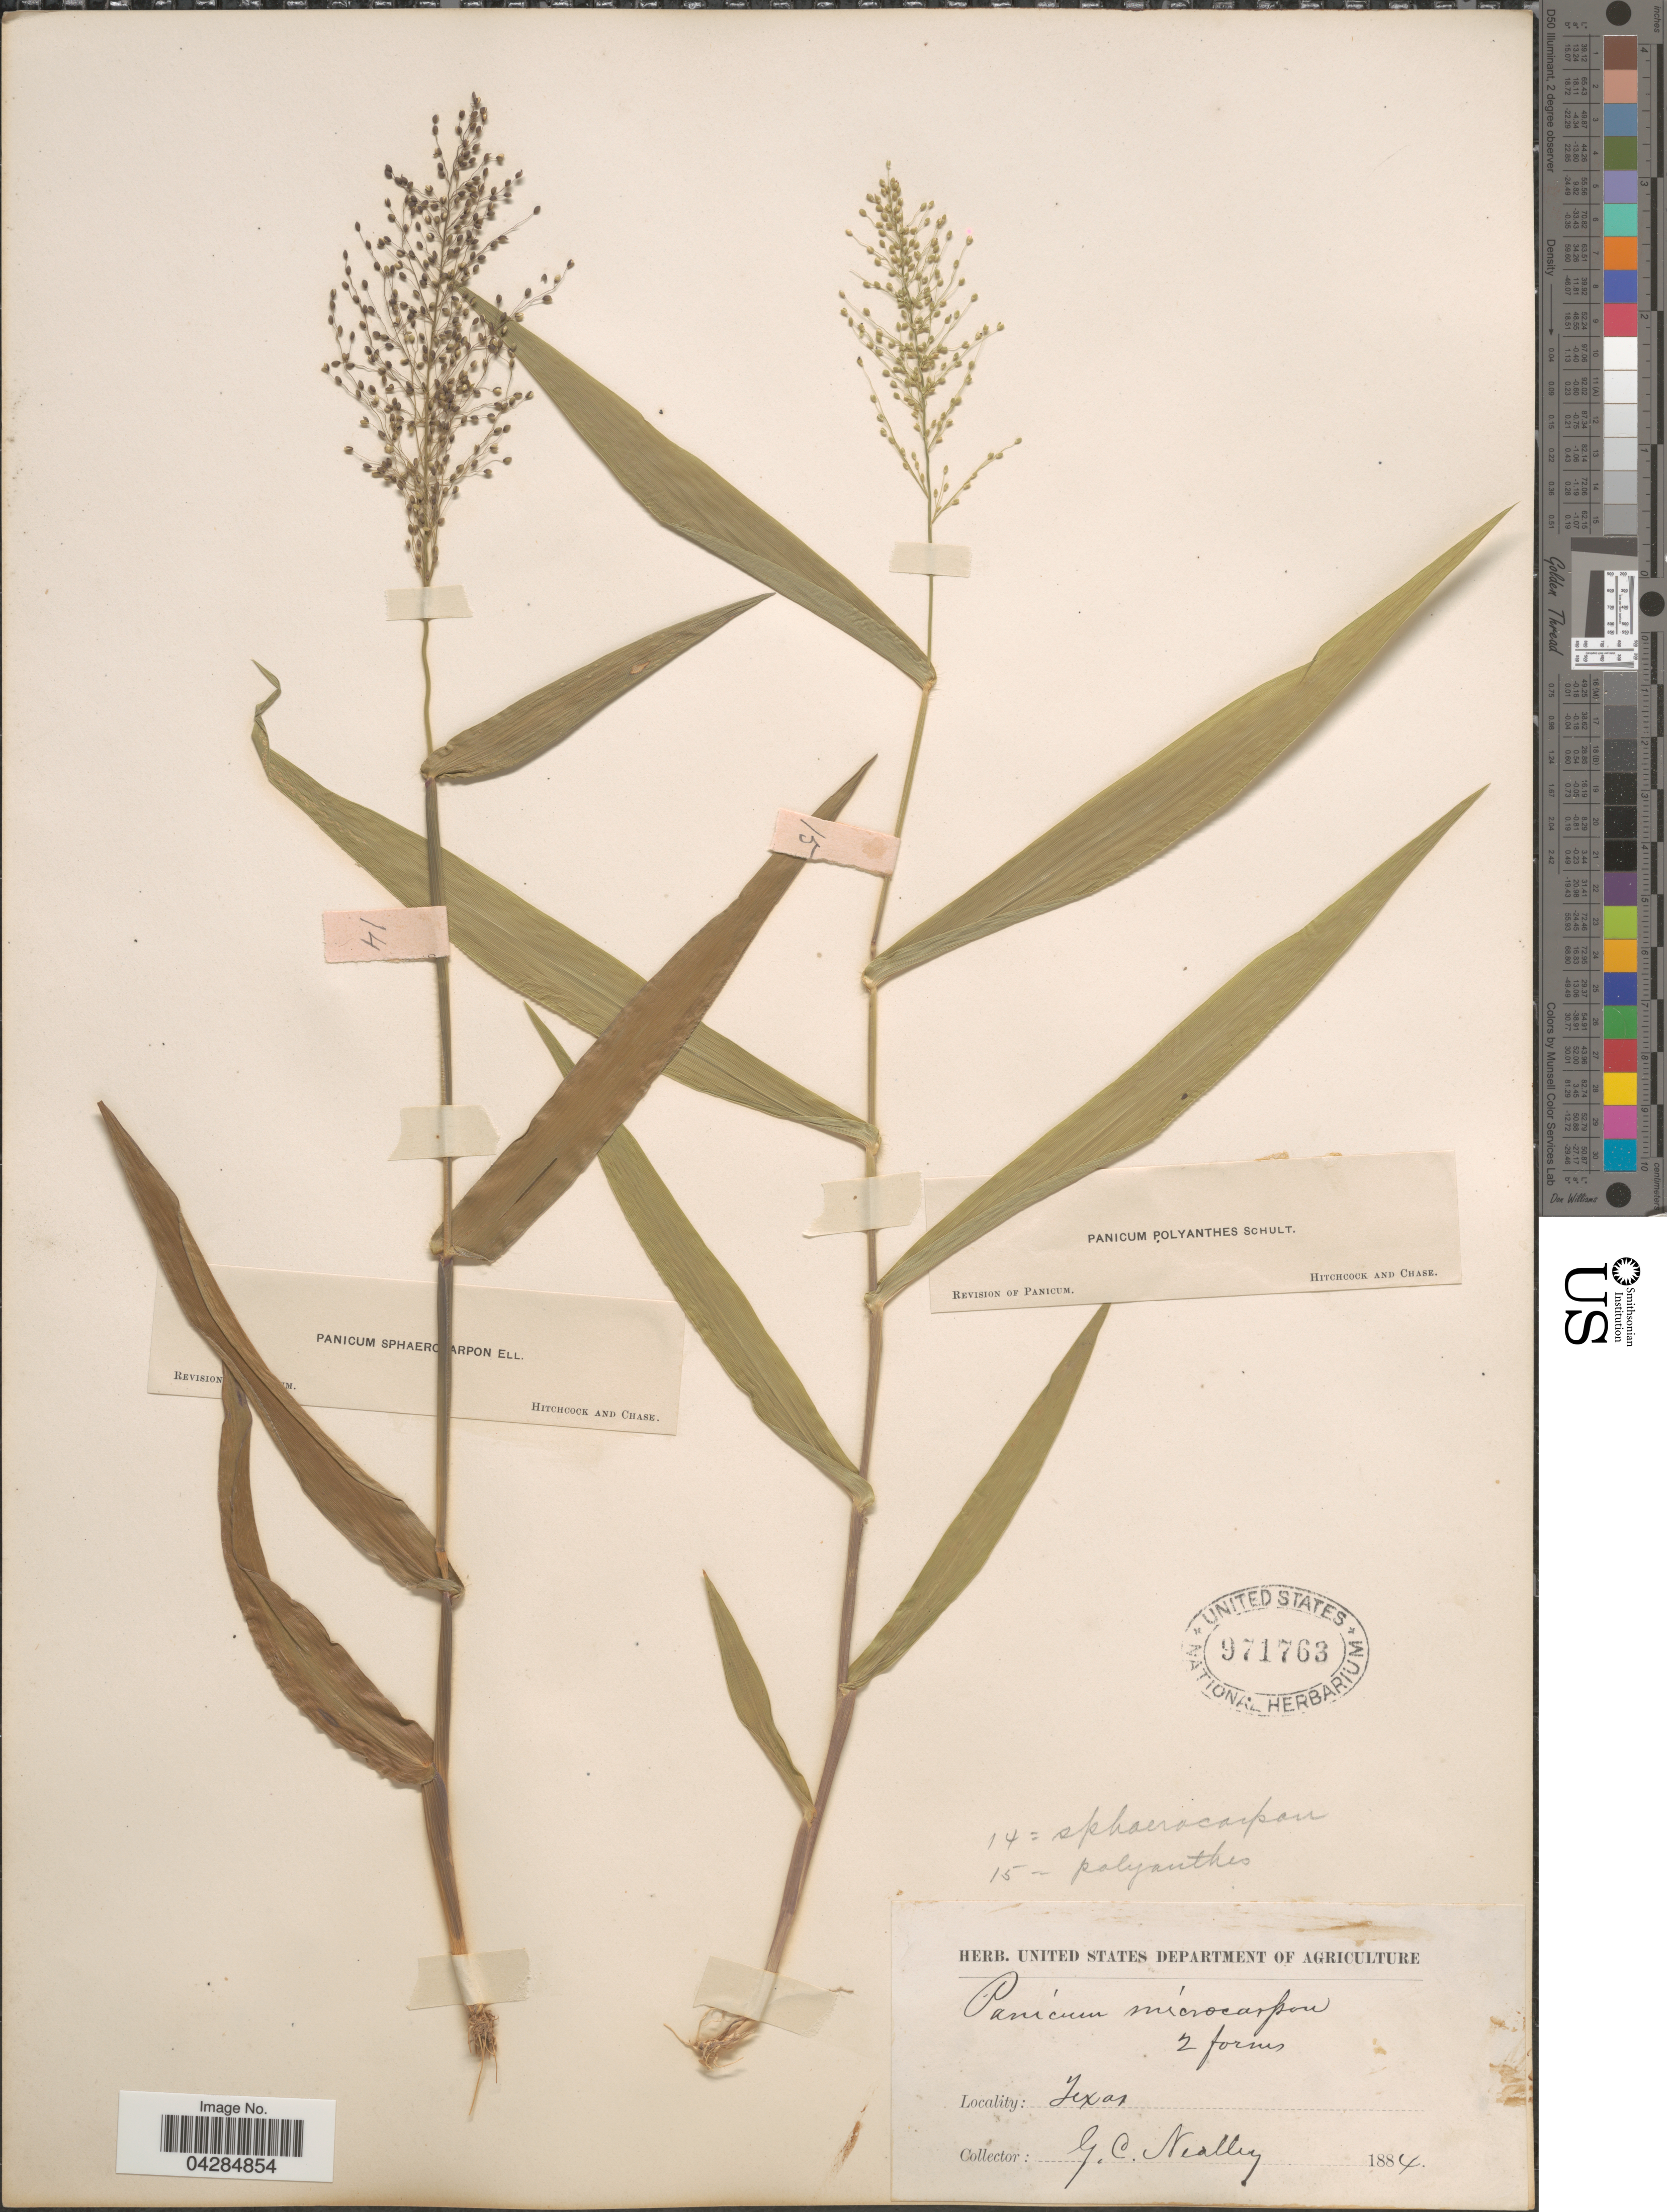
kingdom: Plantae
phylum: Tracheophyta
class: Liliopsida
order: Poales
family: Poaceae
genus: Dichanthelium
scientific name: Dichanthelium polyanthes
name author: (Schult.) Mohlenbr.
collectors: G. C. Nealley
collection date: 1884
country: United States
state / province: Texas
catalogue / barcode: US 971763